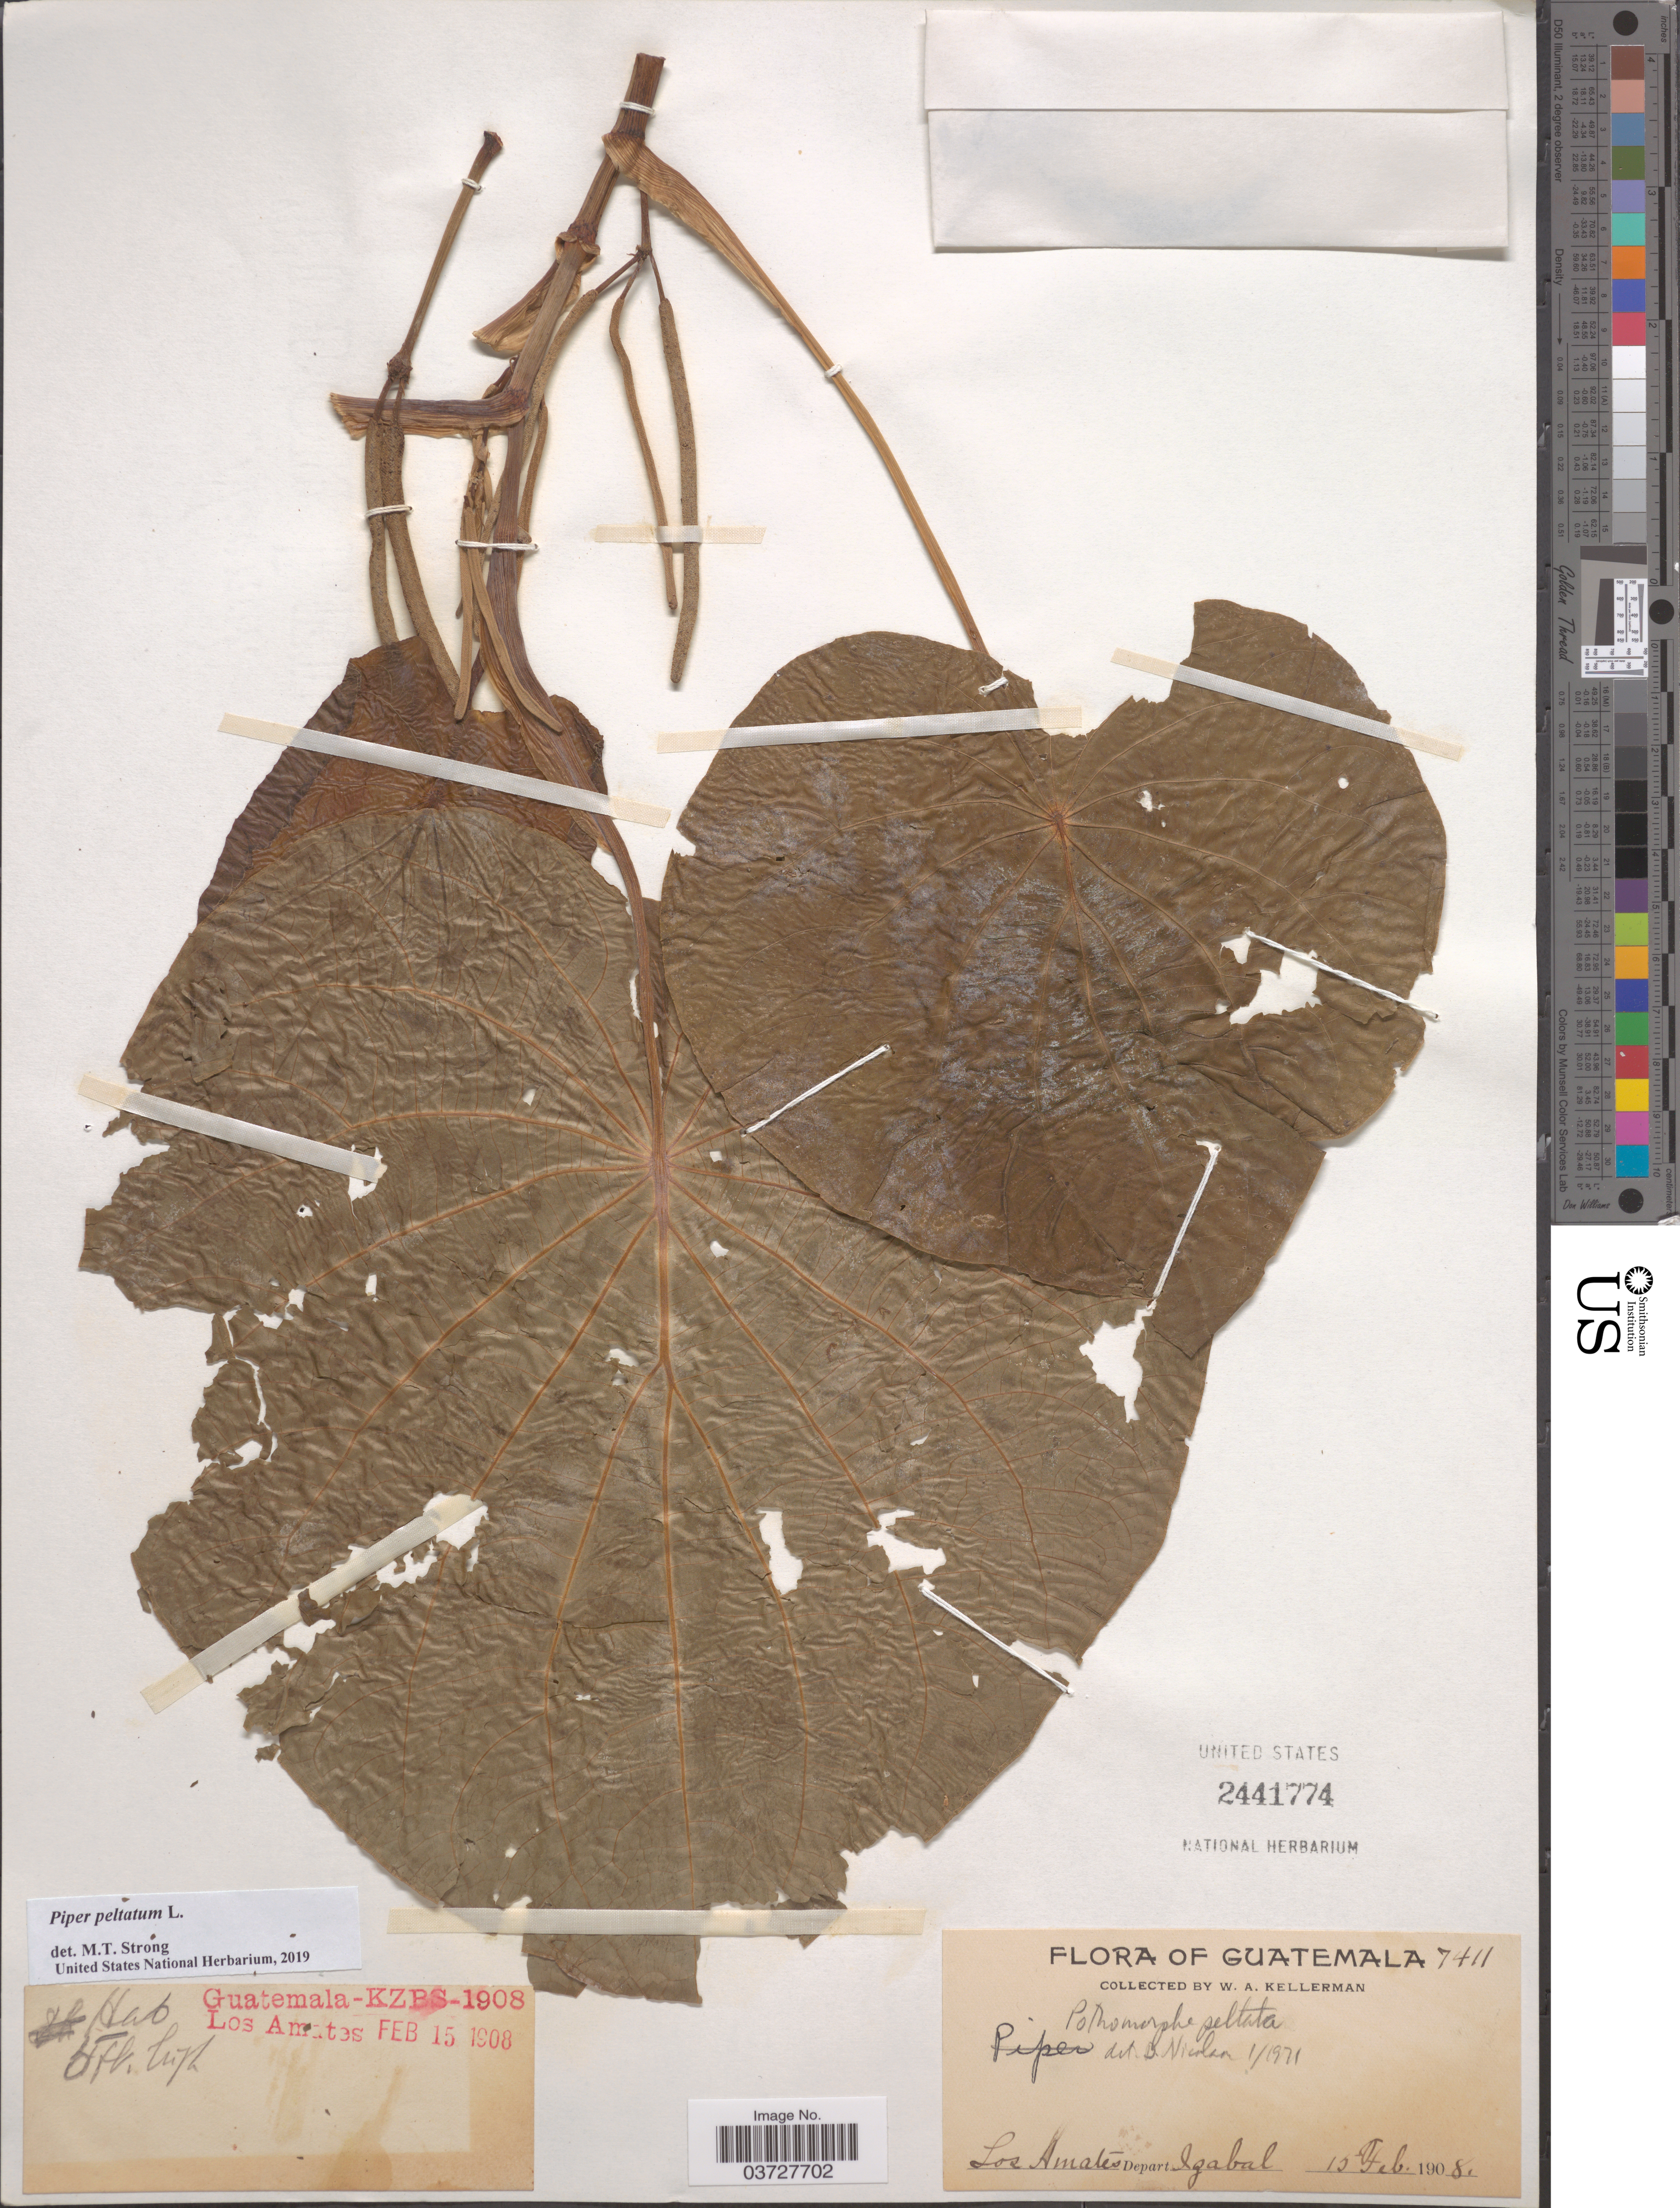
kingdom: Plantae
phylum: Tracheophyta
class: Magnoliopsida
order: Piperales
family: Piperaceae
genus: Piper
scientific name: Piper peltatum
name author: L.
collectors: W. Kellerman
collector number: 7411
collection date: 1908-02-15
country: Guatemala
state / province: Izabal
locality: Los Amates. Depart. Izabal.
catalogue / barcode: US 2441774